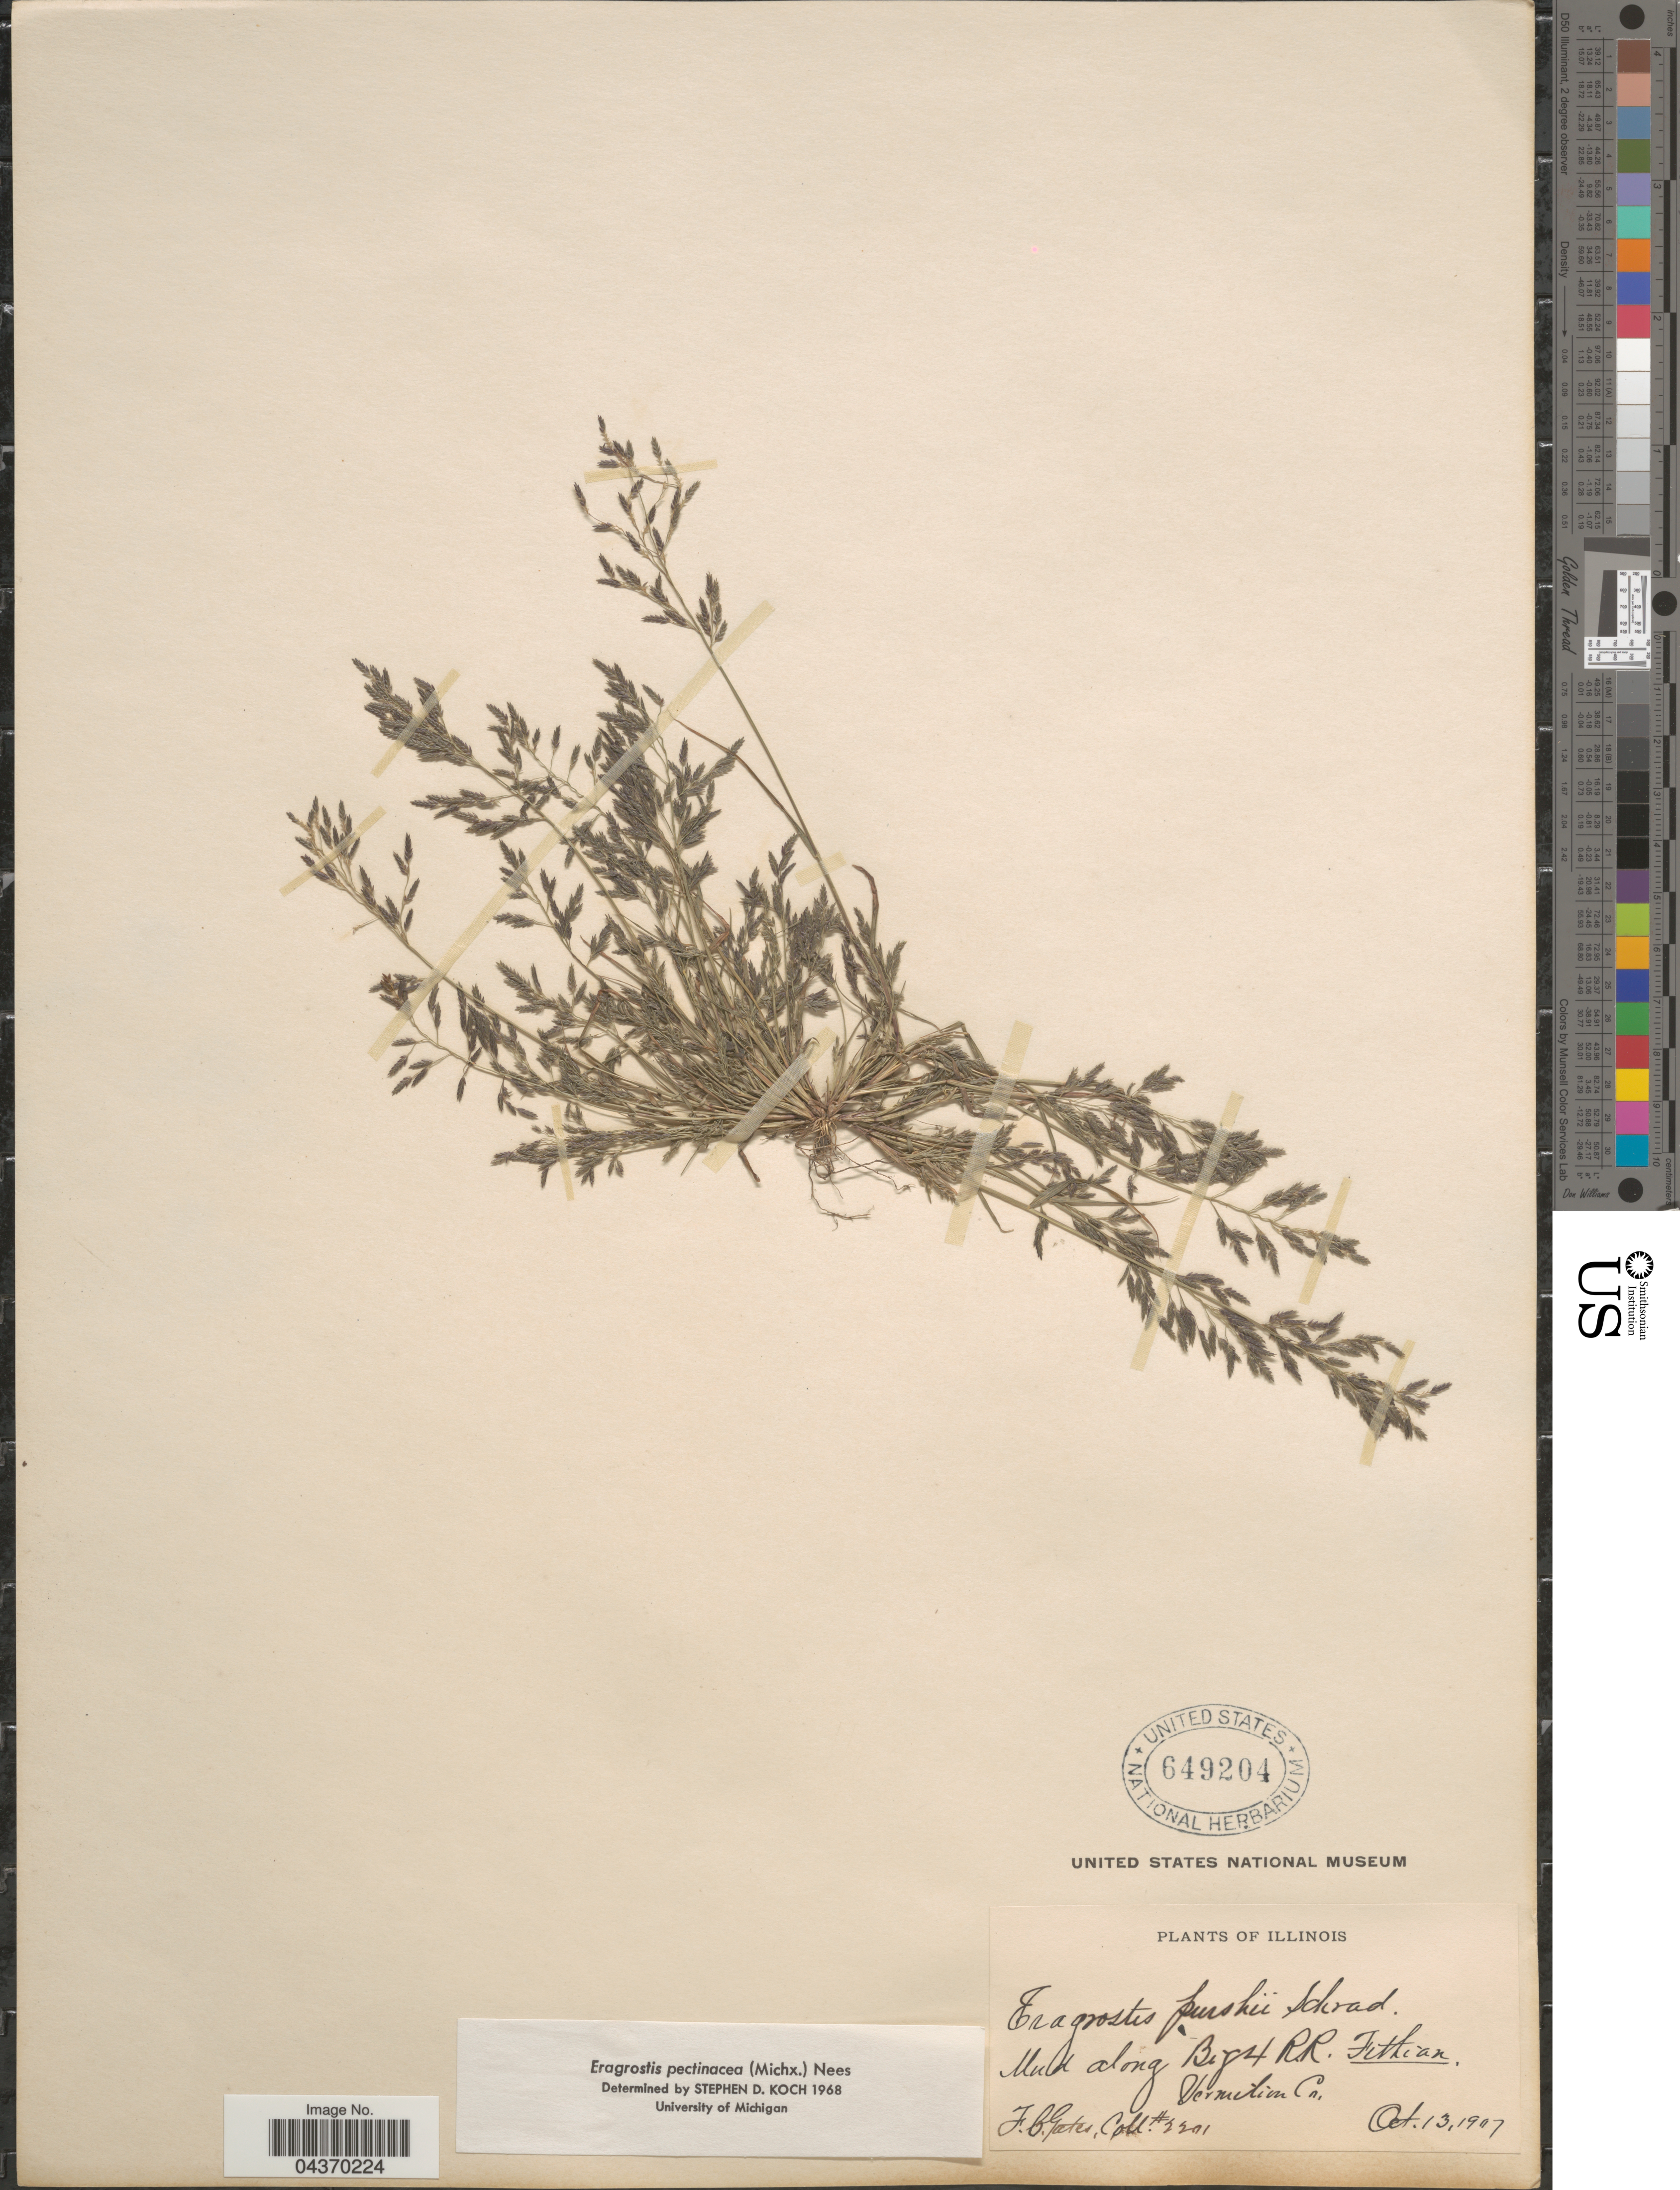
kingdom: Plantae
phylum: Tracheophyta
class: Liliopsida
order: Poales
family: Poaceae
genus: Eragrostis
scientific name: Eragrostis pectinacea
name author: (Michx.) Nees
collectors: F. C. Gates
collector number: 2201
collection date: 1907-10-13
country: United States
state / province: Illinois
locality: Mud along Big 4 R.R. Fithian, Vermilion Co..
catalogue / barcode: US 649204